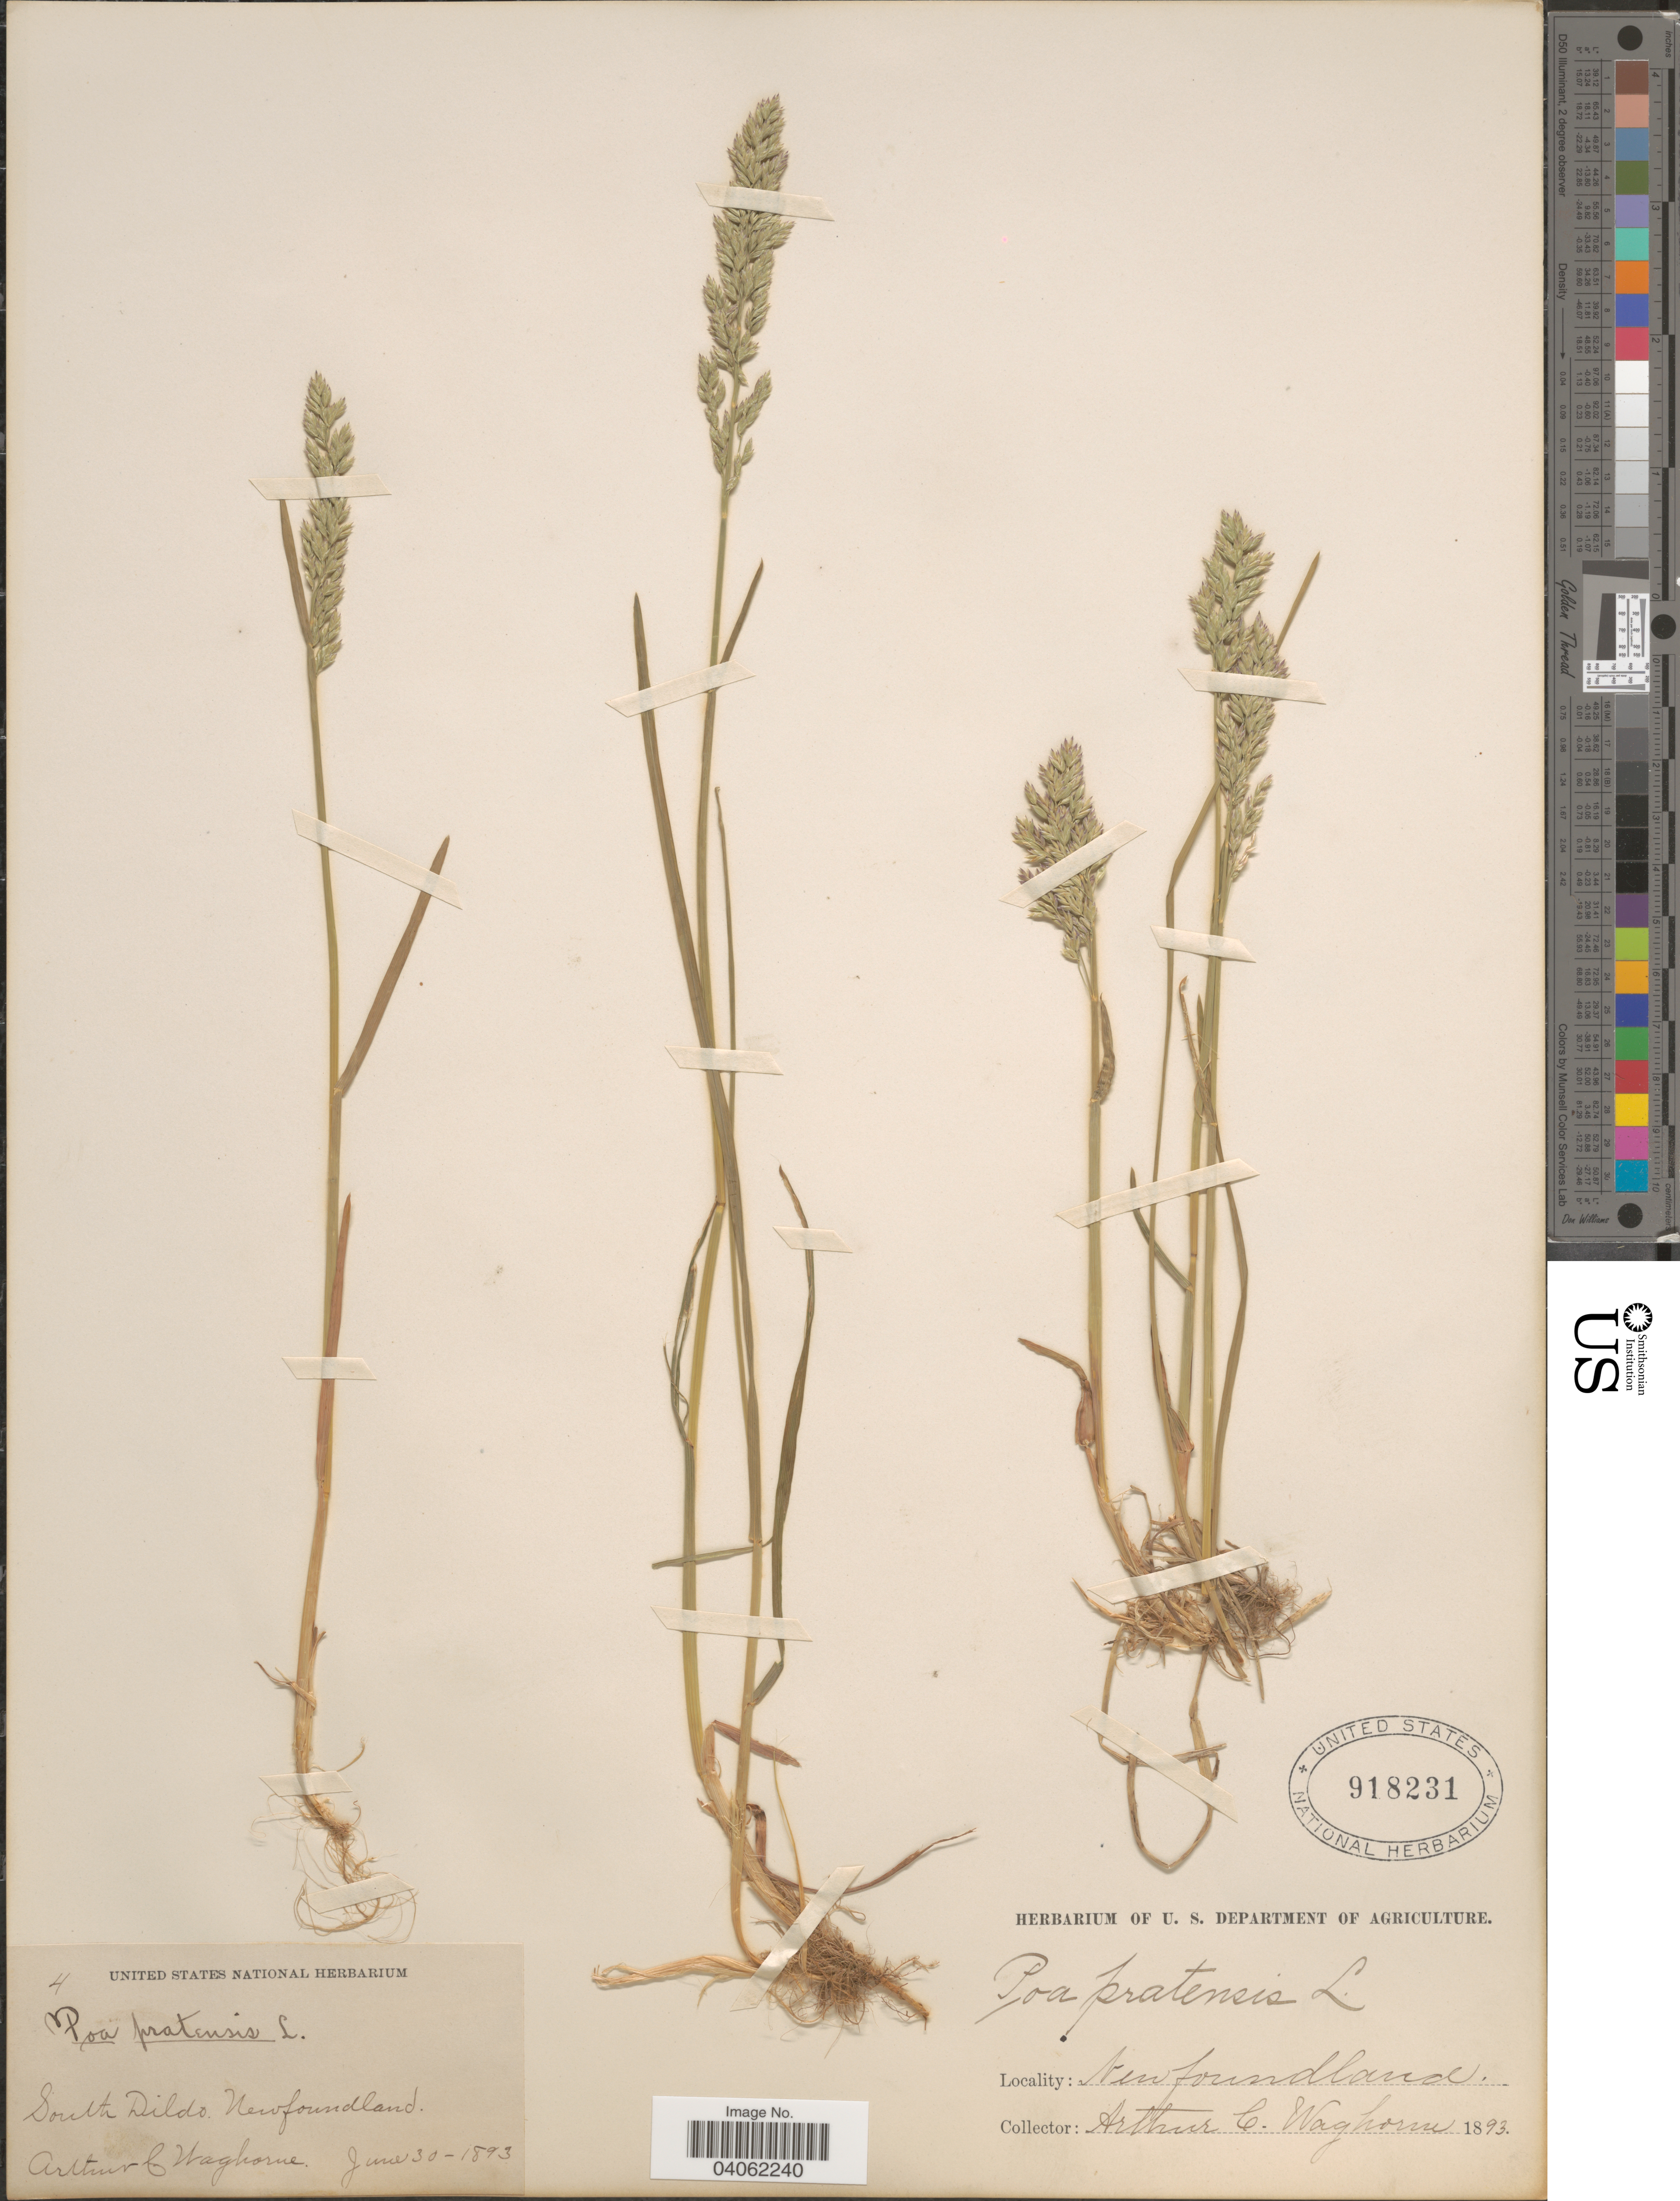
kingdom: Plantae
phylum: Tracheophyta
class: Liliopsida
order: Poales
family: Poaceae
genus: Poa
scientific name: Poa pratensis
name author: L.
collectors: A. Waghorne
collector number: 4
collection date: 1893-06-30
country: Canada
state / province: Newfoundland and Labrador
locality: South Dildo.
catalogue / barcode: US 918231